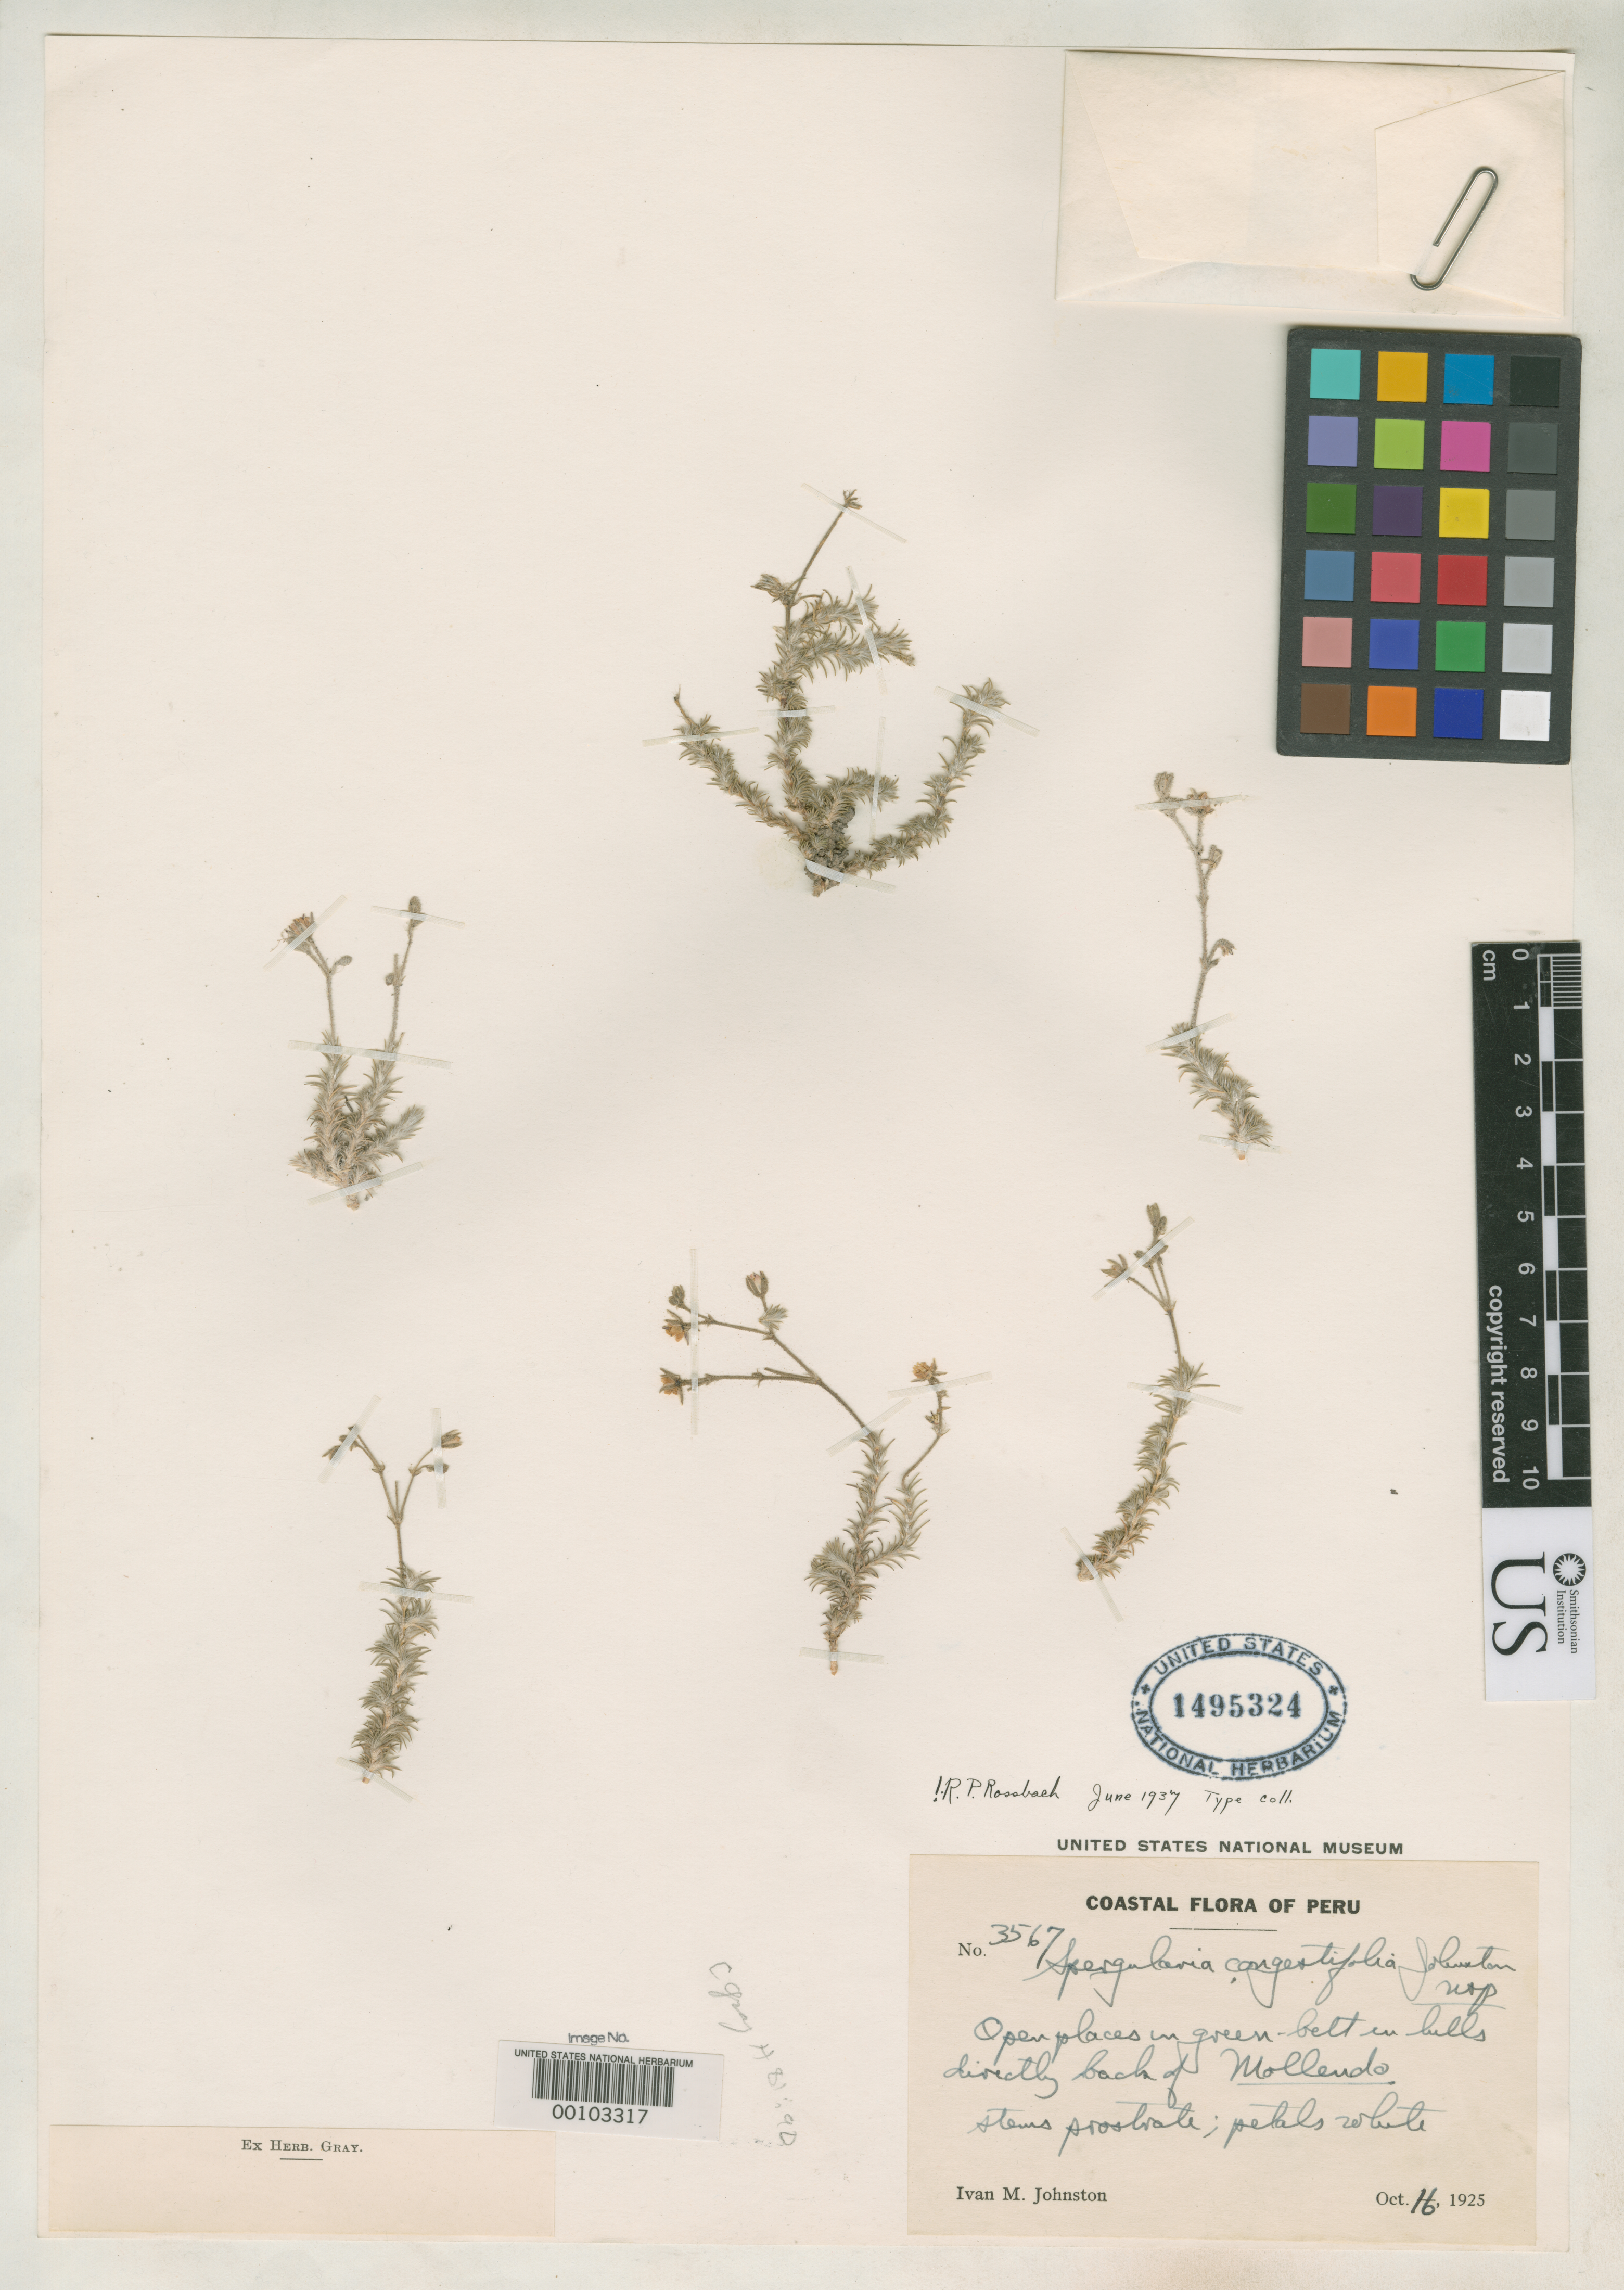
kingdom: Plantae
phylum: Tracheophyta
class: Magnoliopsida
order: Caryophyllales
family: Caryophyllaceae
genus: Spergularia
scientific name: Spergularia congestifolia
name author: I.M. Johnst.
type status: Isotype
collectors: I.M. Johnston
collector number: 3567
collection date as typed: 16 Oct 1925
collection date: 1925-10-16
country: Peru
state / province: Arequipa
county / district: Islay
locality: Hills back of Mollendo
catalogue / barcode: US 1495324